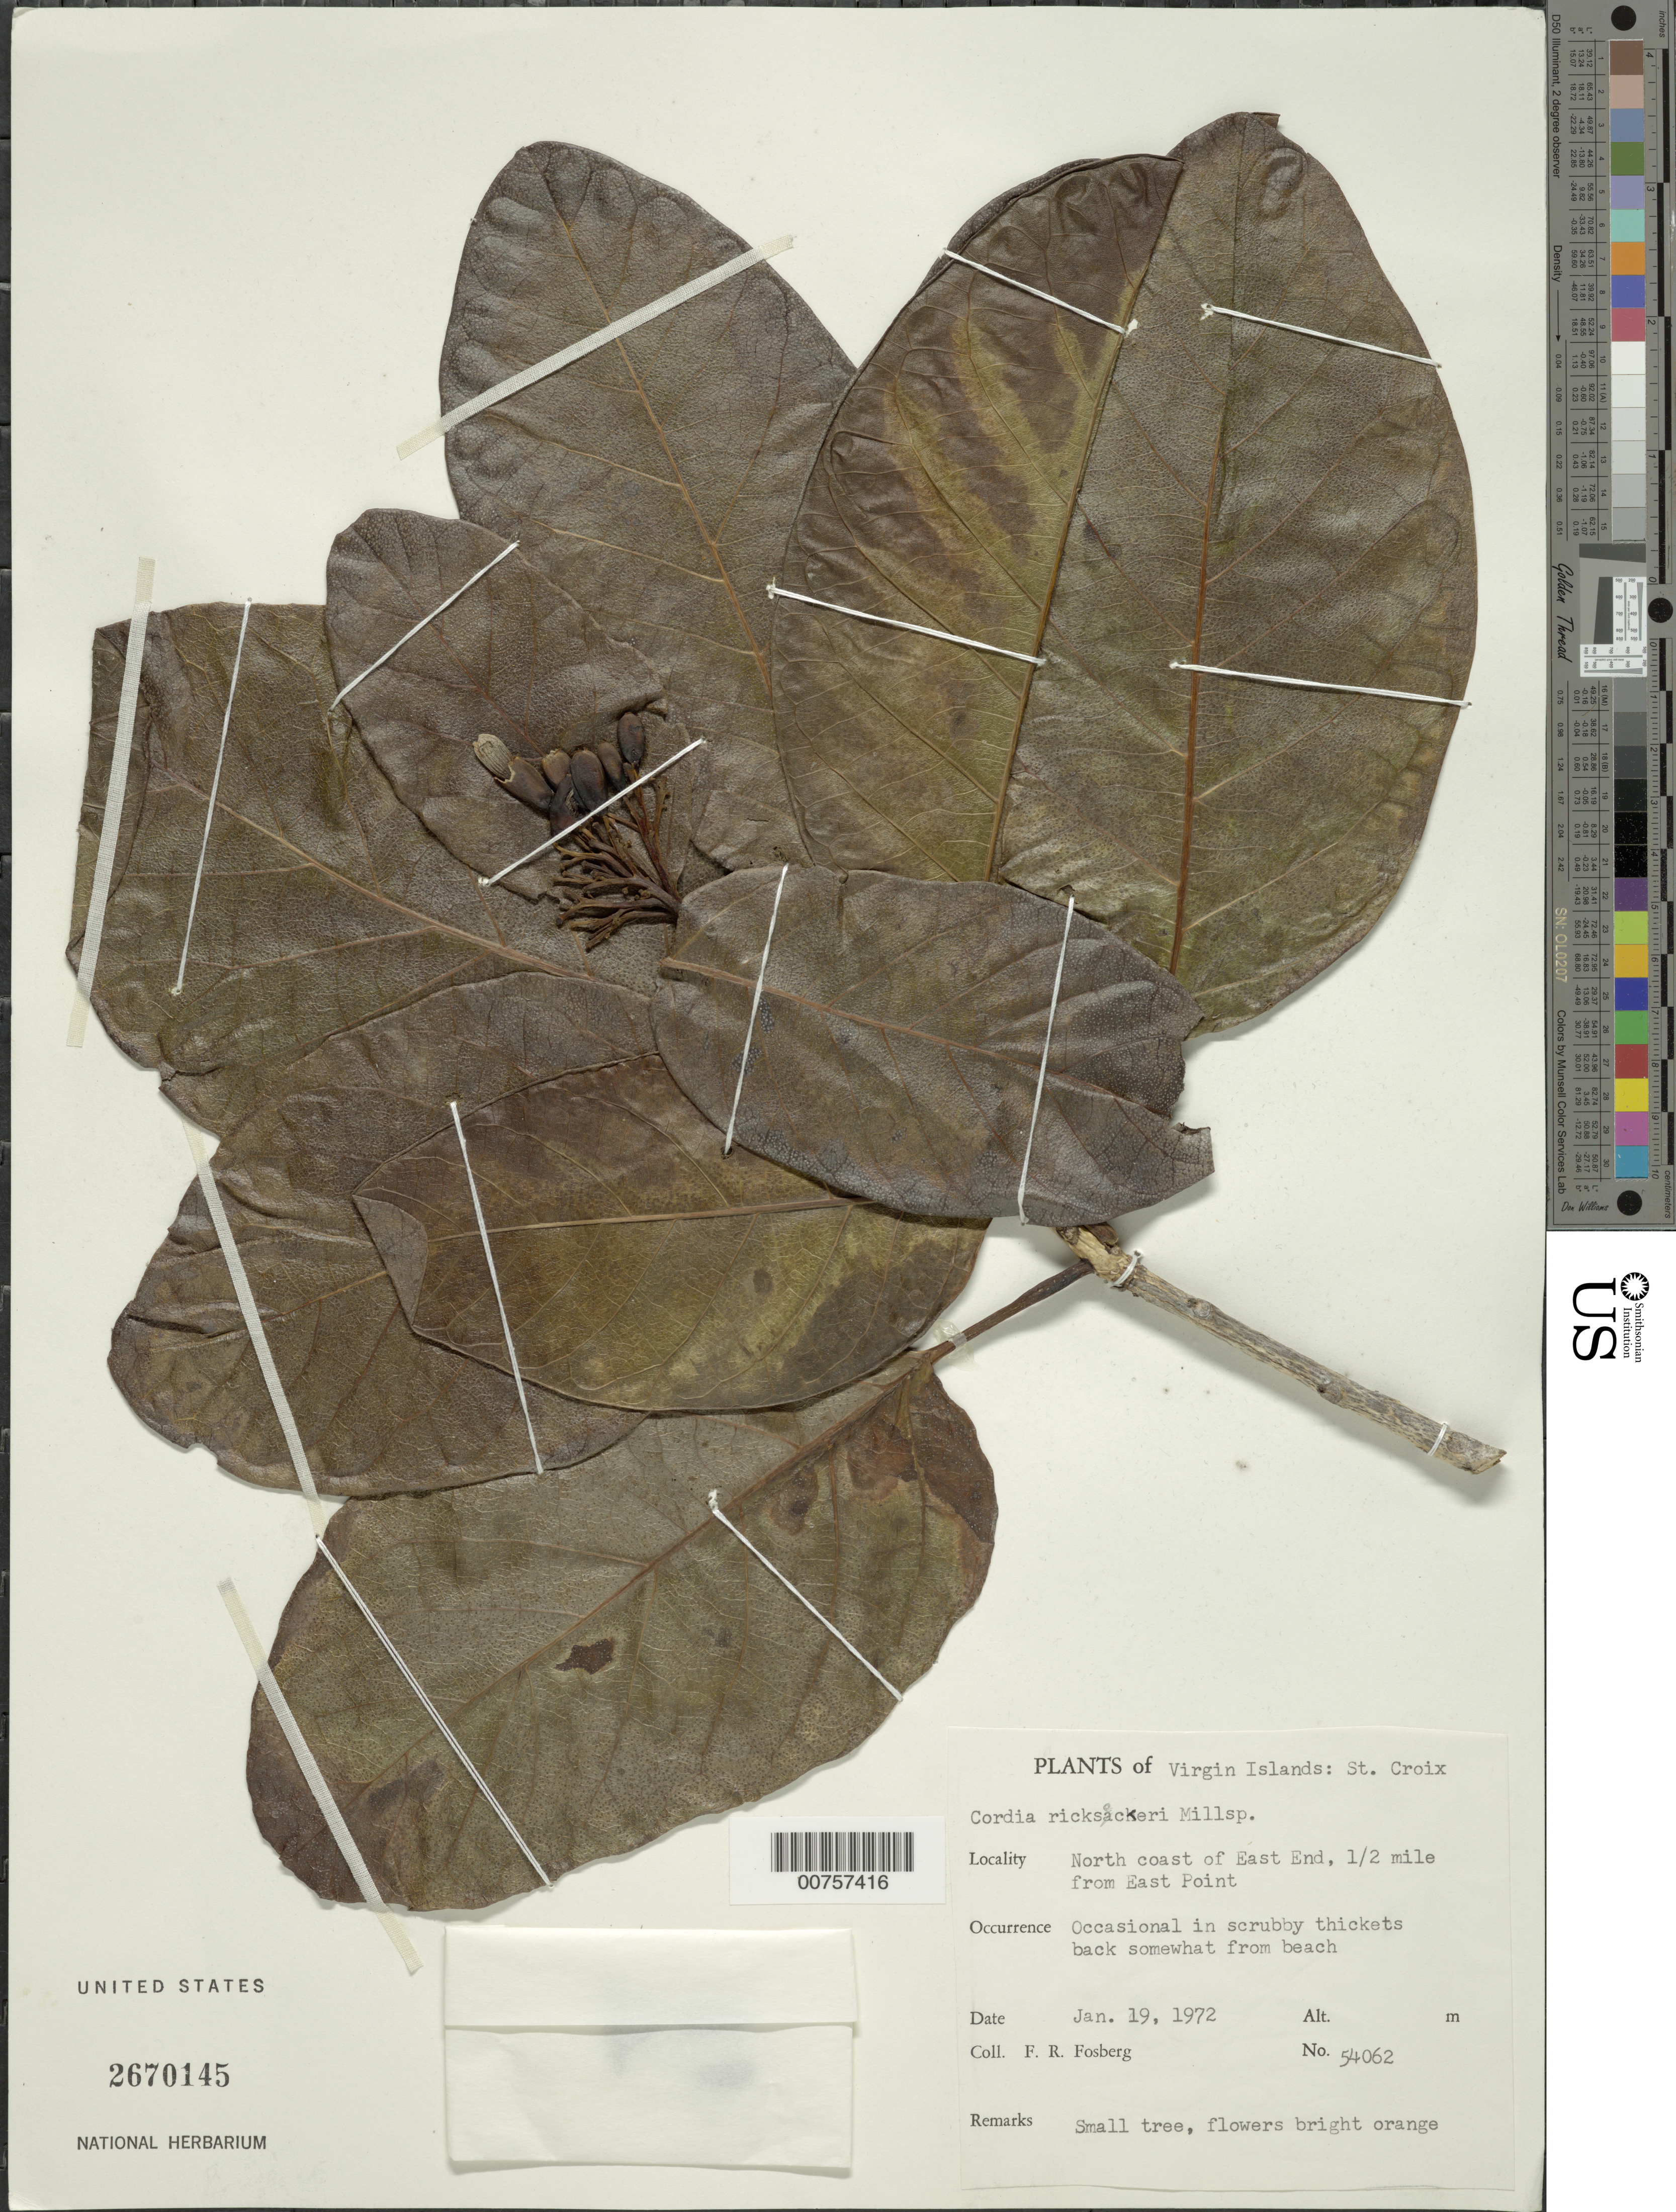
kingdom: Plantae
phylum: Tracheophyta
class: Magnoliopsida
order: Boraginales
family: Cordiaceae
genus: Cordia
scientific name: Cordia rickseckeri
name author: Millsp.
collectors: F. R. Fosberg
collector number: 54062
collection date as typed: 19 Jan 1972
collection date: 1972-01-19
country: U.S. Virgin Islands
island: St. Croix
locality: N coast of East End, 0.5 mi from East Point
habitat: Occasional in scrubby thickets back somewhat from beach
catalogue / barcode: US 2670145